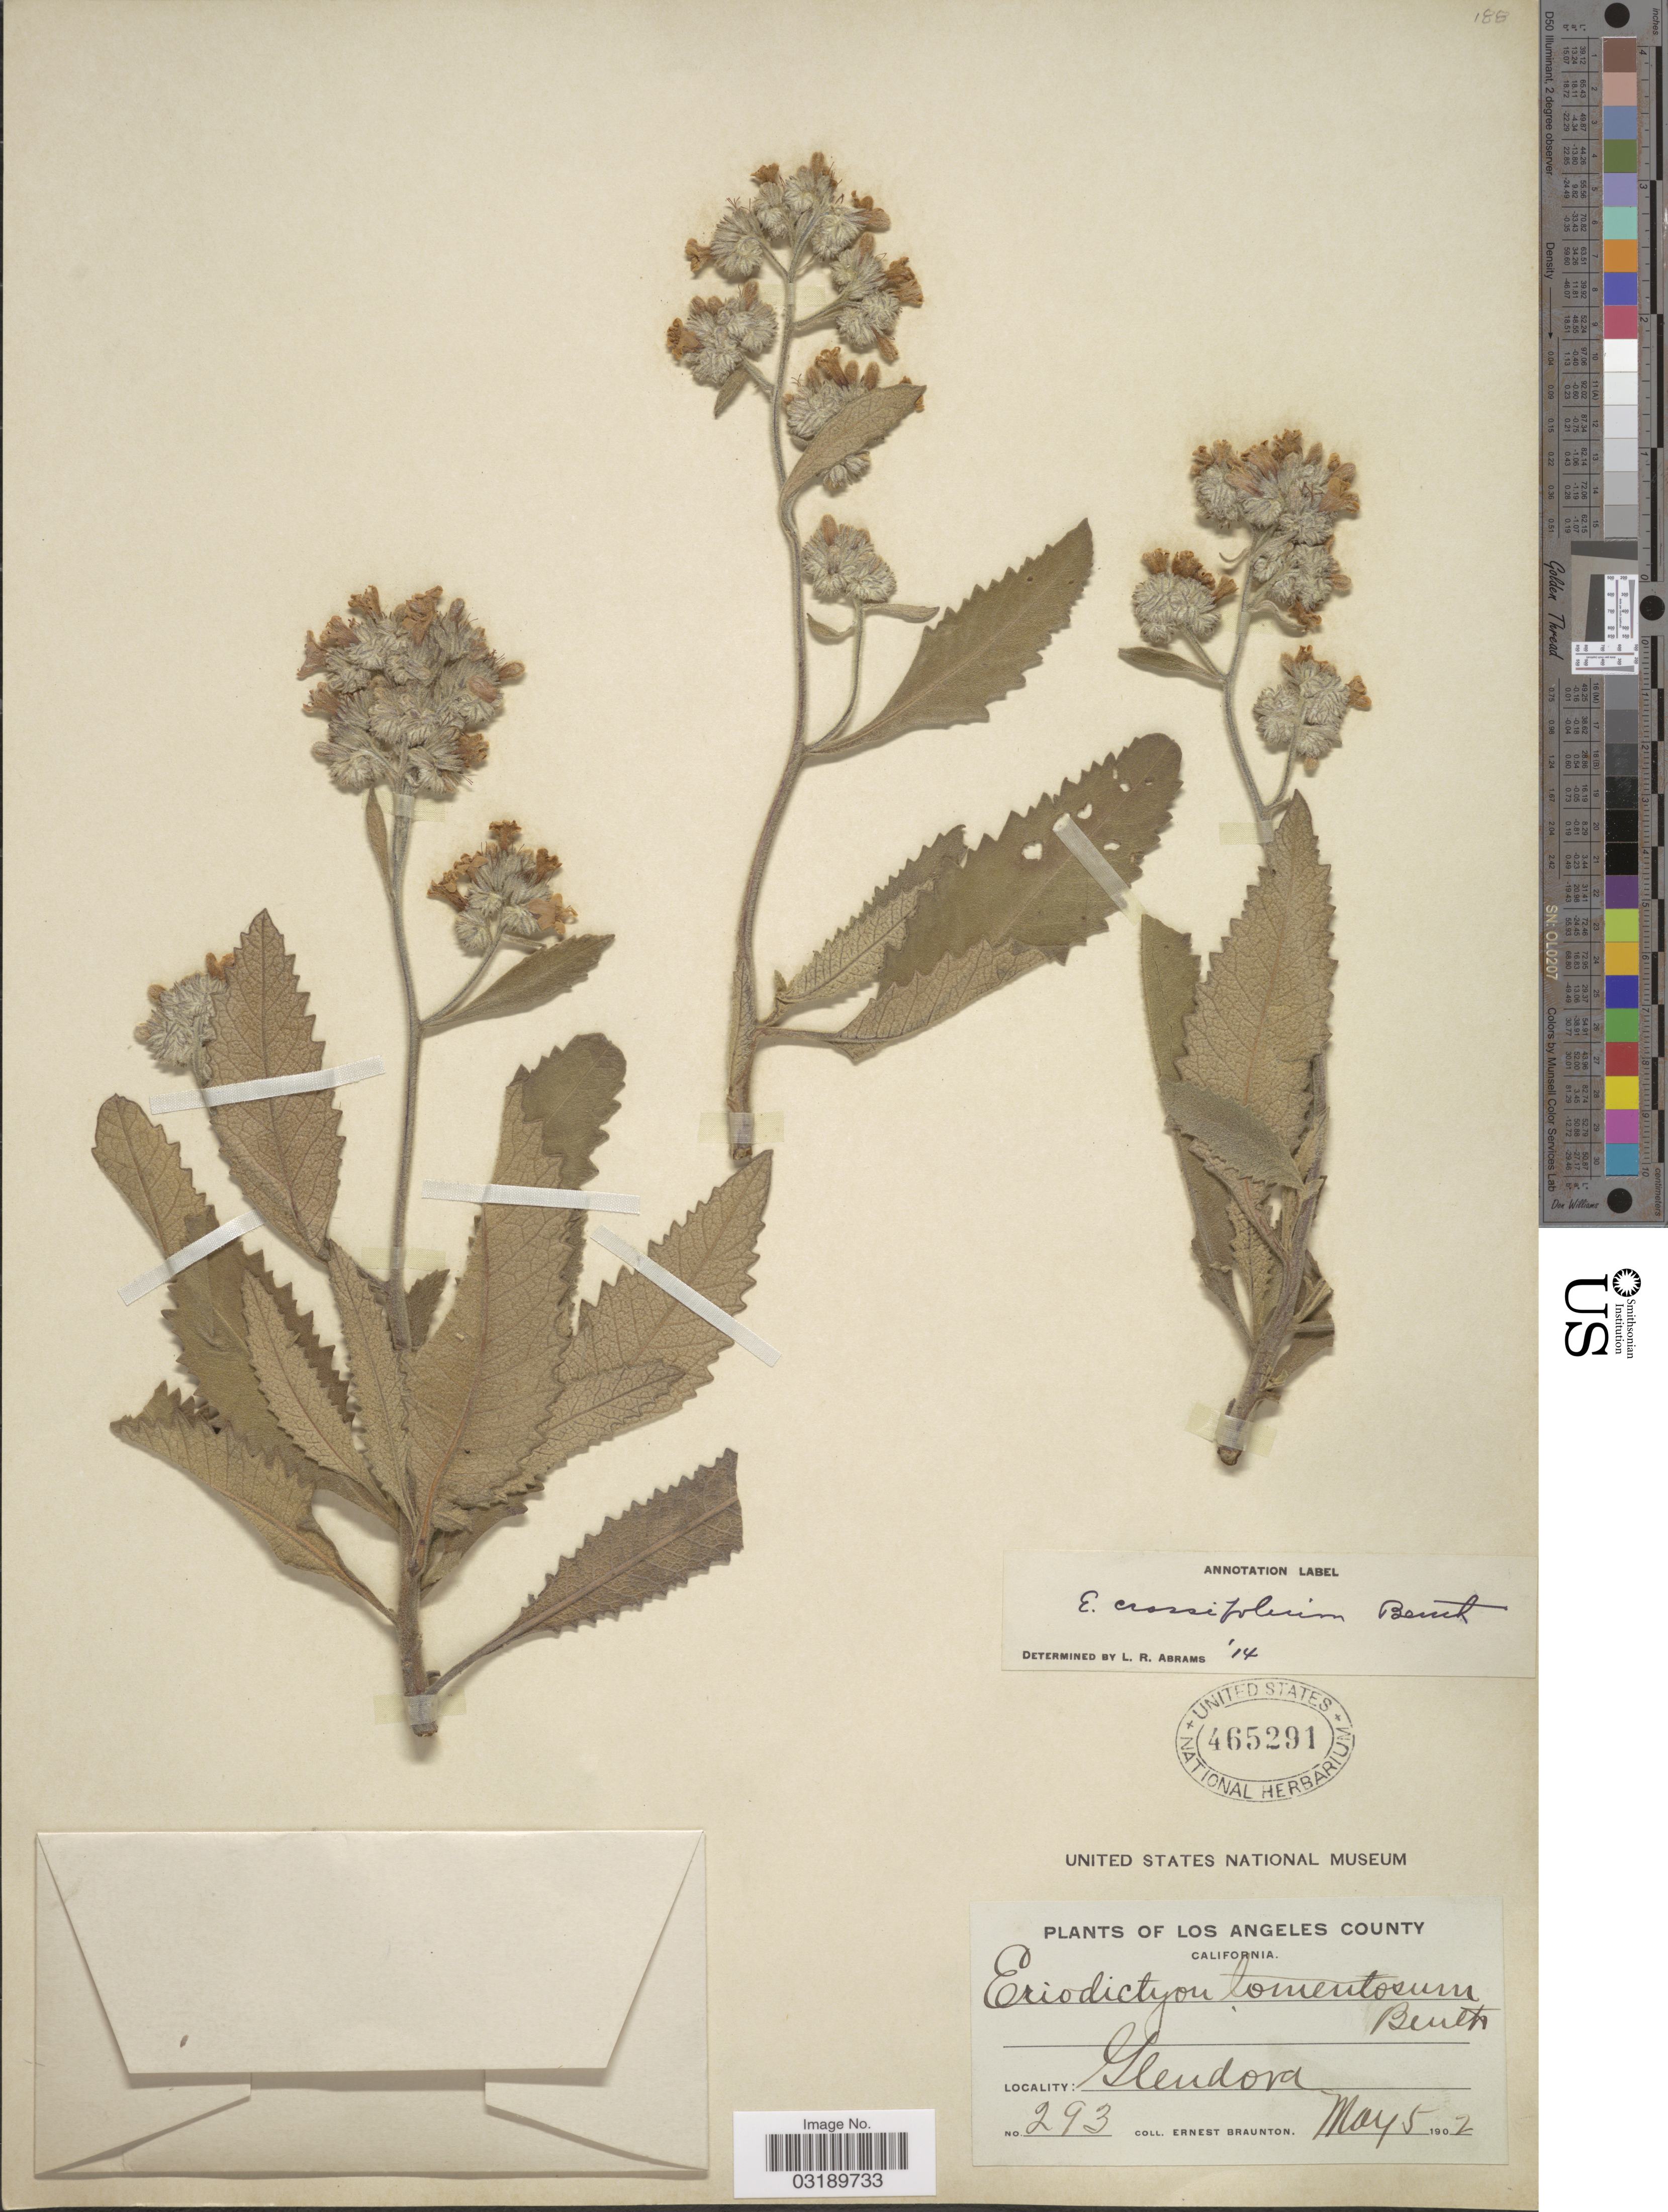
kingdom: Plantae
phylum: Tracheophyta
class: Magnoliopsida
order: Boraginales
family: Namaceae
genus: Eriodictyon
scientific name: Eriodictyon crassifolium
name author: Benth.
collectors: E. Braunton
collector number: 293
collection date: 1902-05-05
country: United States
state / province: California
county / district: Los Angeles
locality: Los Angeles County. Glendora.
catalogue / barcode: US 465291